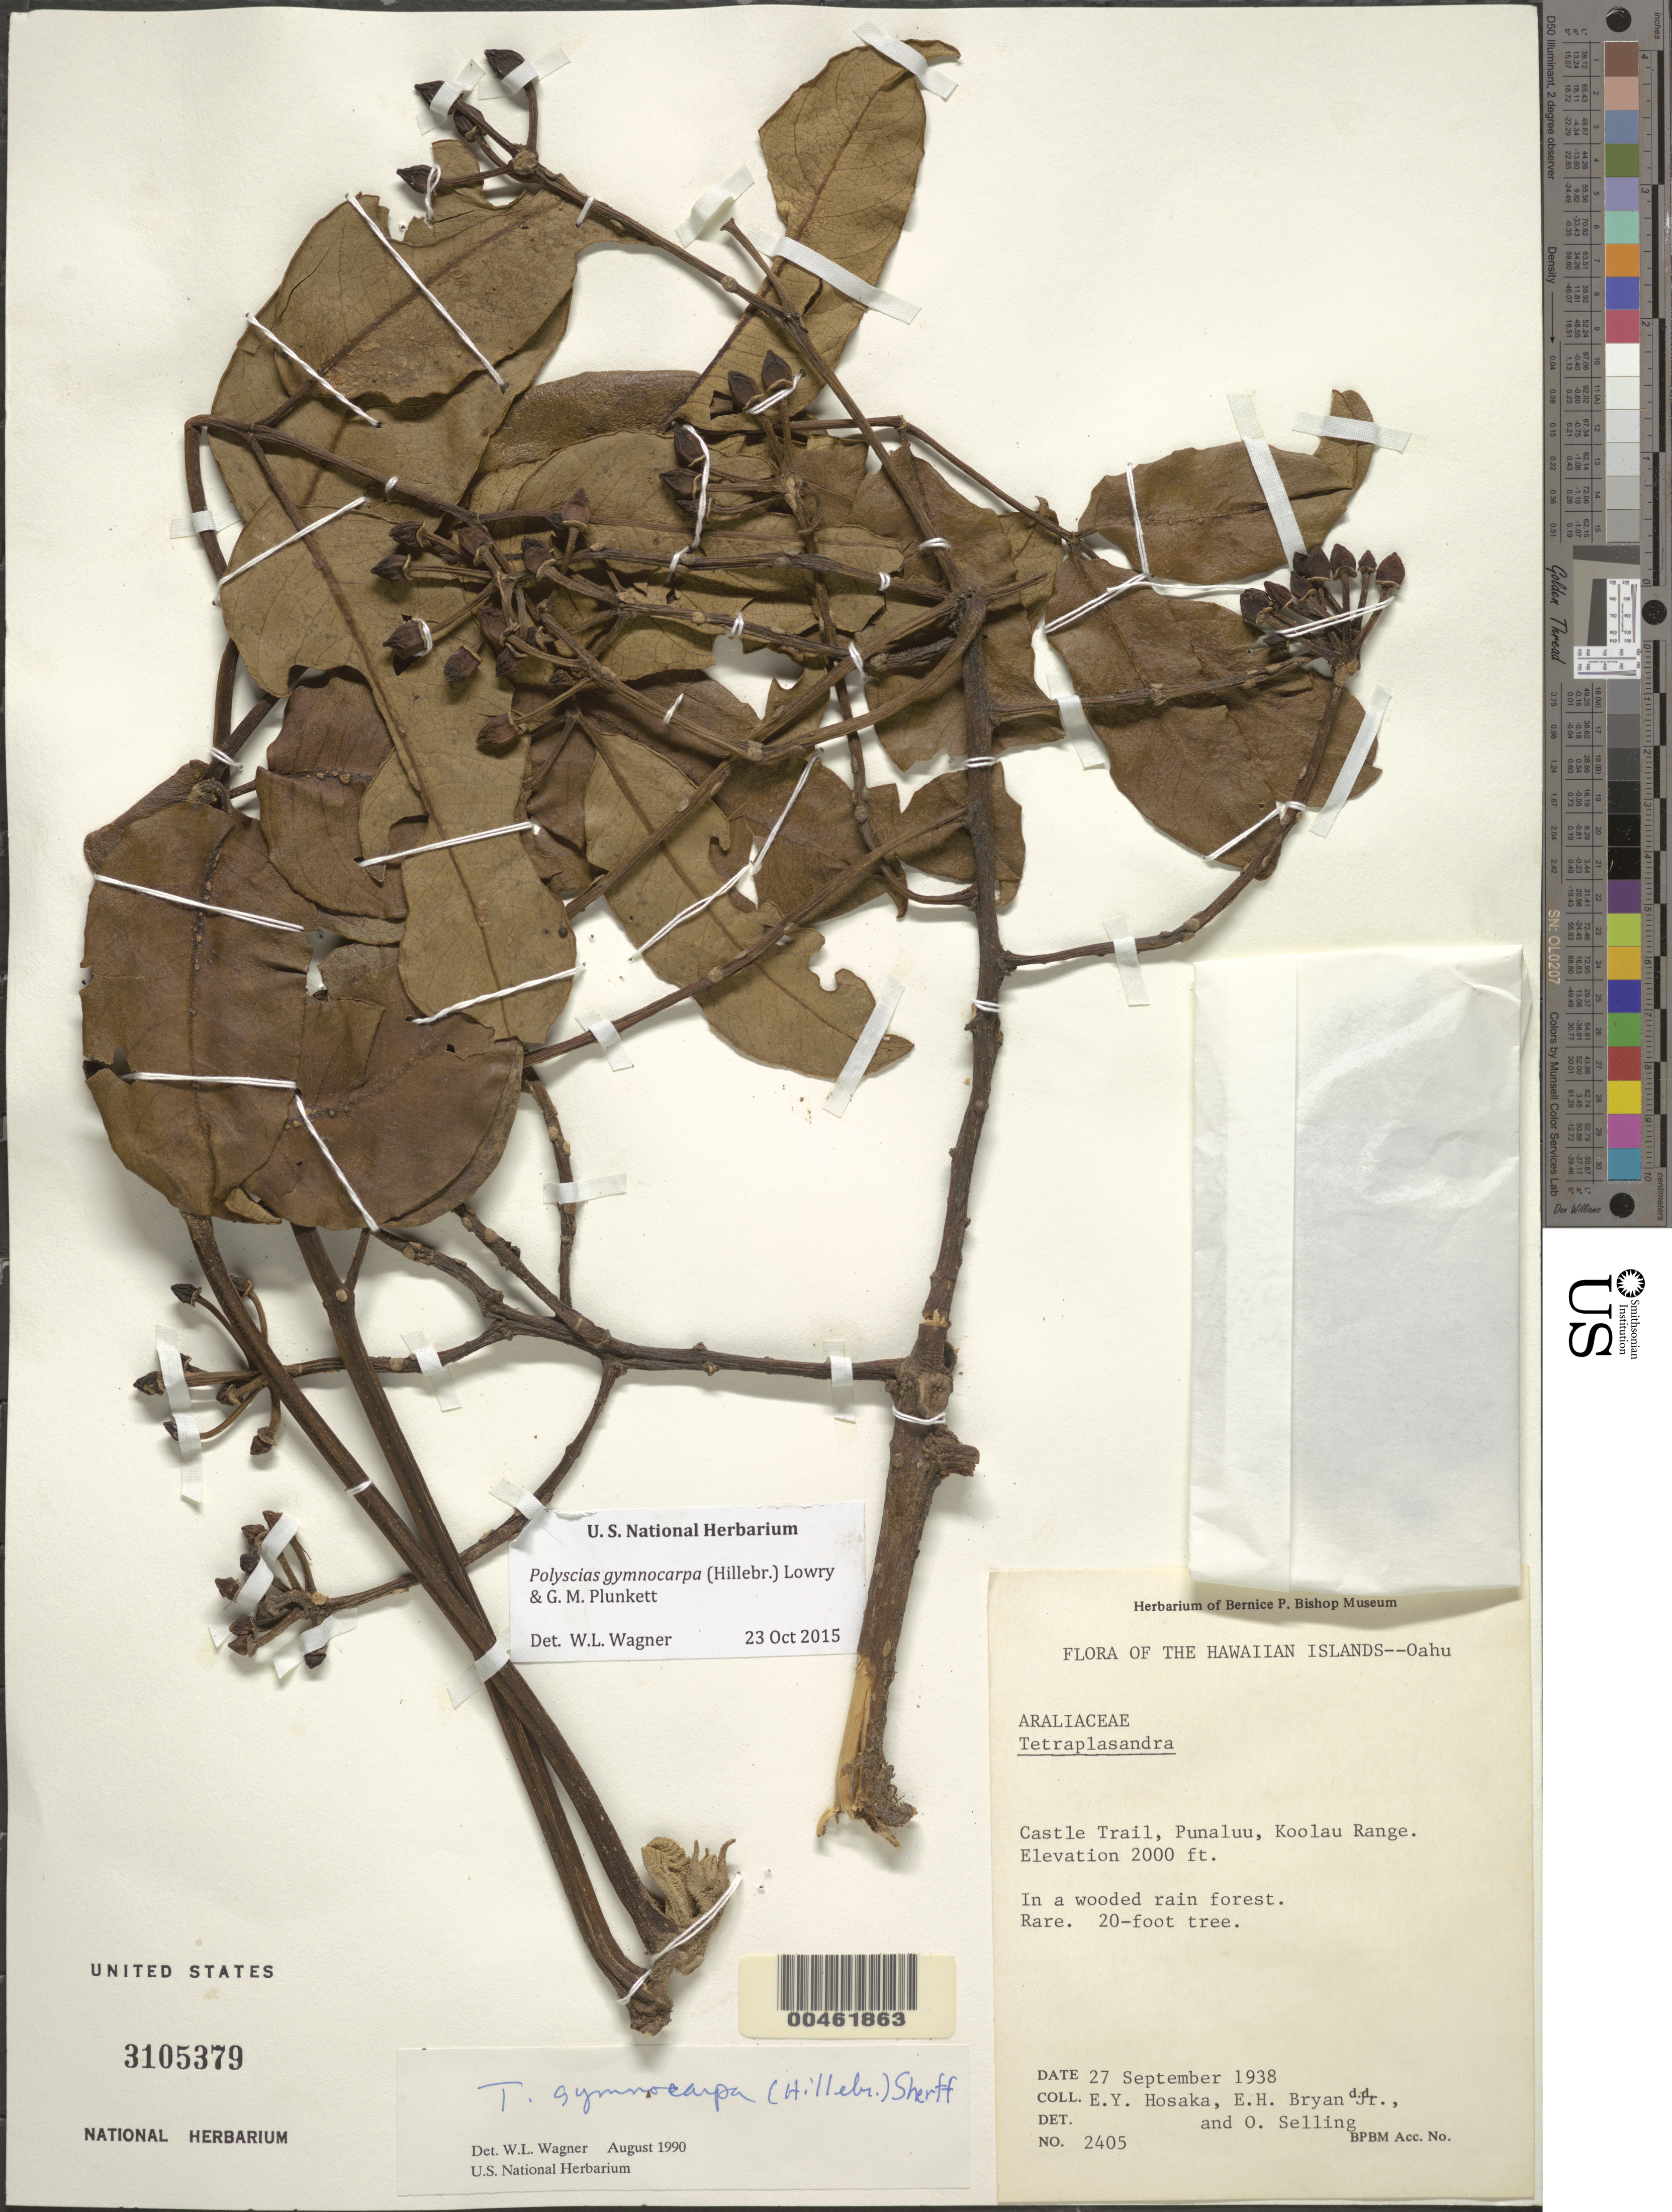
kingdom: Plantae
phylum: Tracheophyta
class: Magnoliopsida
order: Apiales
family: Araliaceae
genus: Polyscias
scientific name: Polyscias gymnocarpa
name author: (Hillebr.) Lowry & G. M. Plunkett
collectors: E. Y. Hosaka, J. Bryan & O. Selling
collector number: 2405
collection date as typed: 27 Sep 1938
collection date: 1938-09-27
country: United States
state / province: Hawaii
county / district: Honolulu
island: Oahu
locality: Castle Trail, Punaluu, Koolau Range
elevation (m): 610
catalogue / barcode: US 3105379